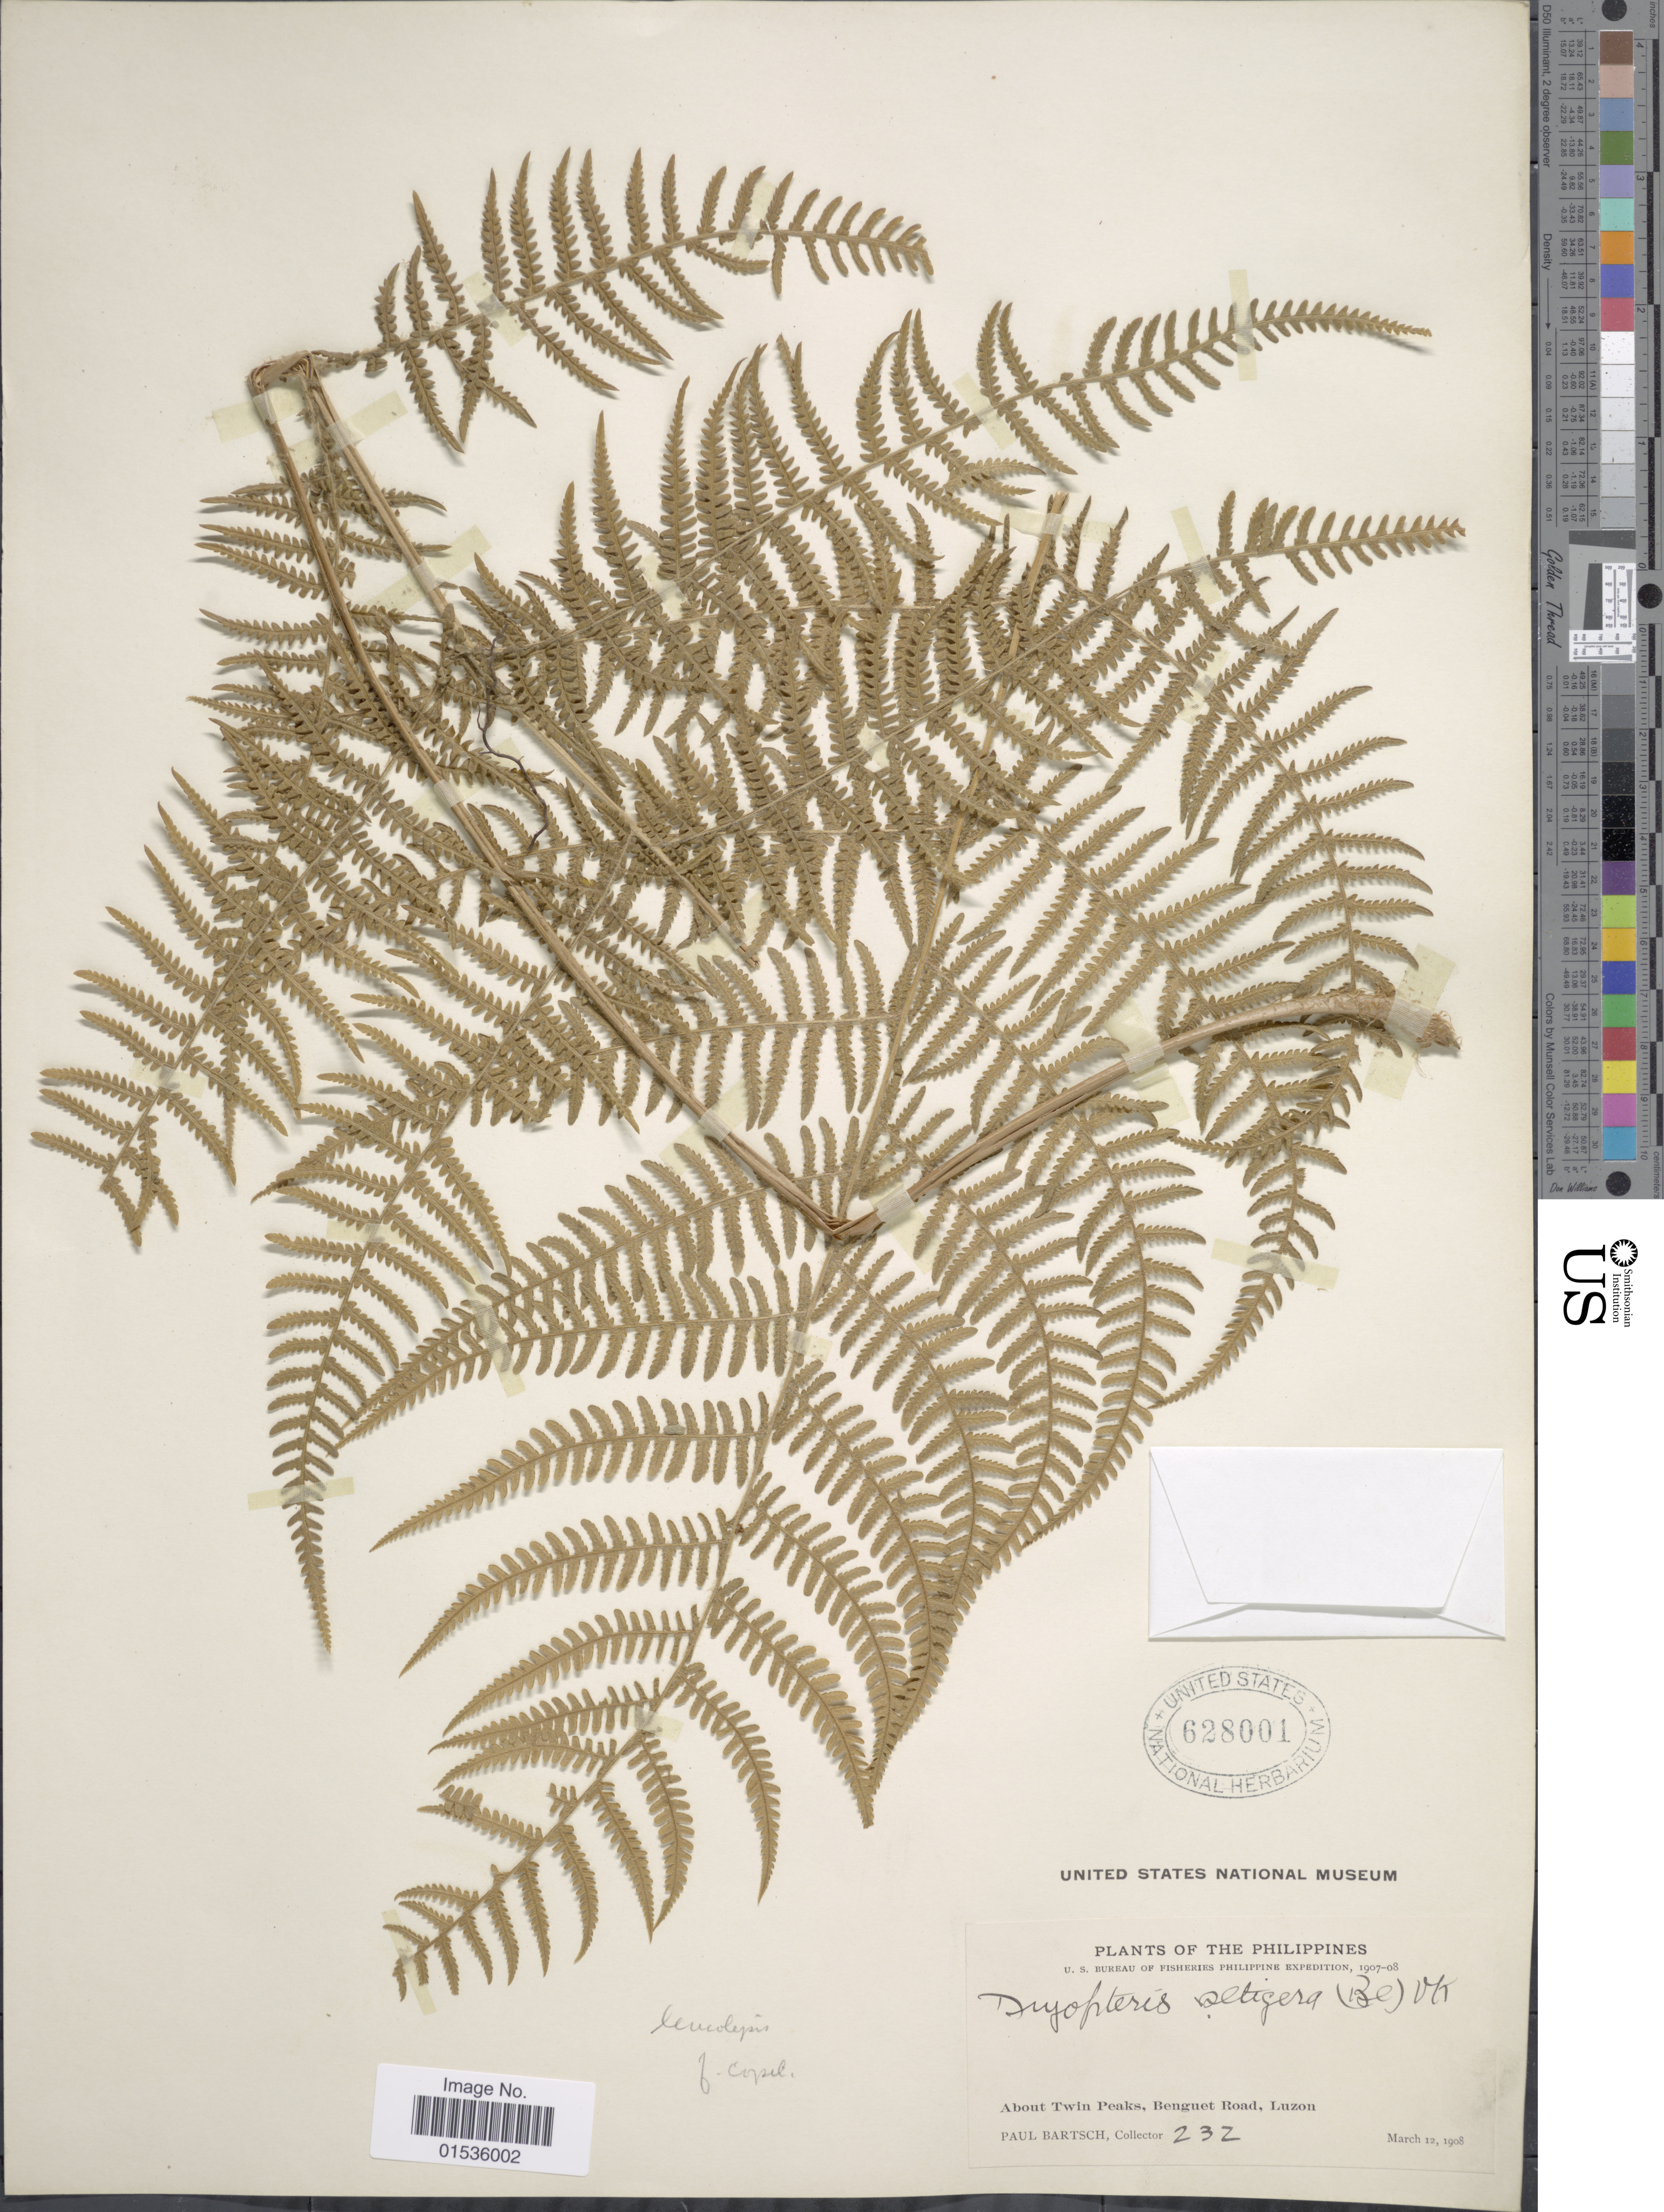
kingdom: Plantae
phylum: Tracheophyta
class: Polypodiopsida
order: Polypodiales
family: Thelypteridaceae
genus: Macrothelypteris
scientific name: Macrothelypteris polypodioides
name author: (Hook.) Holttum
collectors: P. Bartsch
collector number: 232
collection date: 1908-03-12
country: Philippines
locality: Philippines, About Twin Peaks, Benguet Road, Luzon.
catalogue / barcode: US 628001